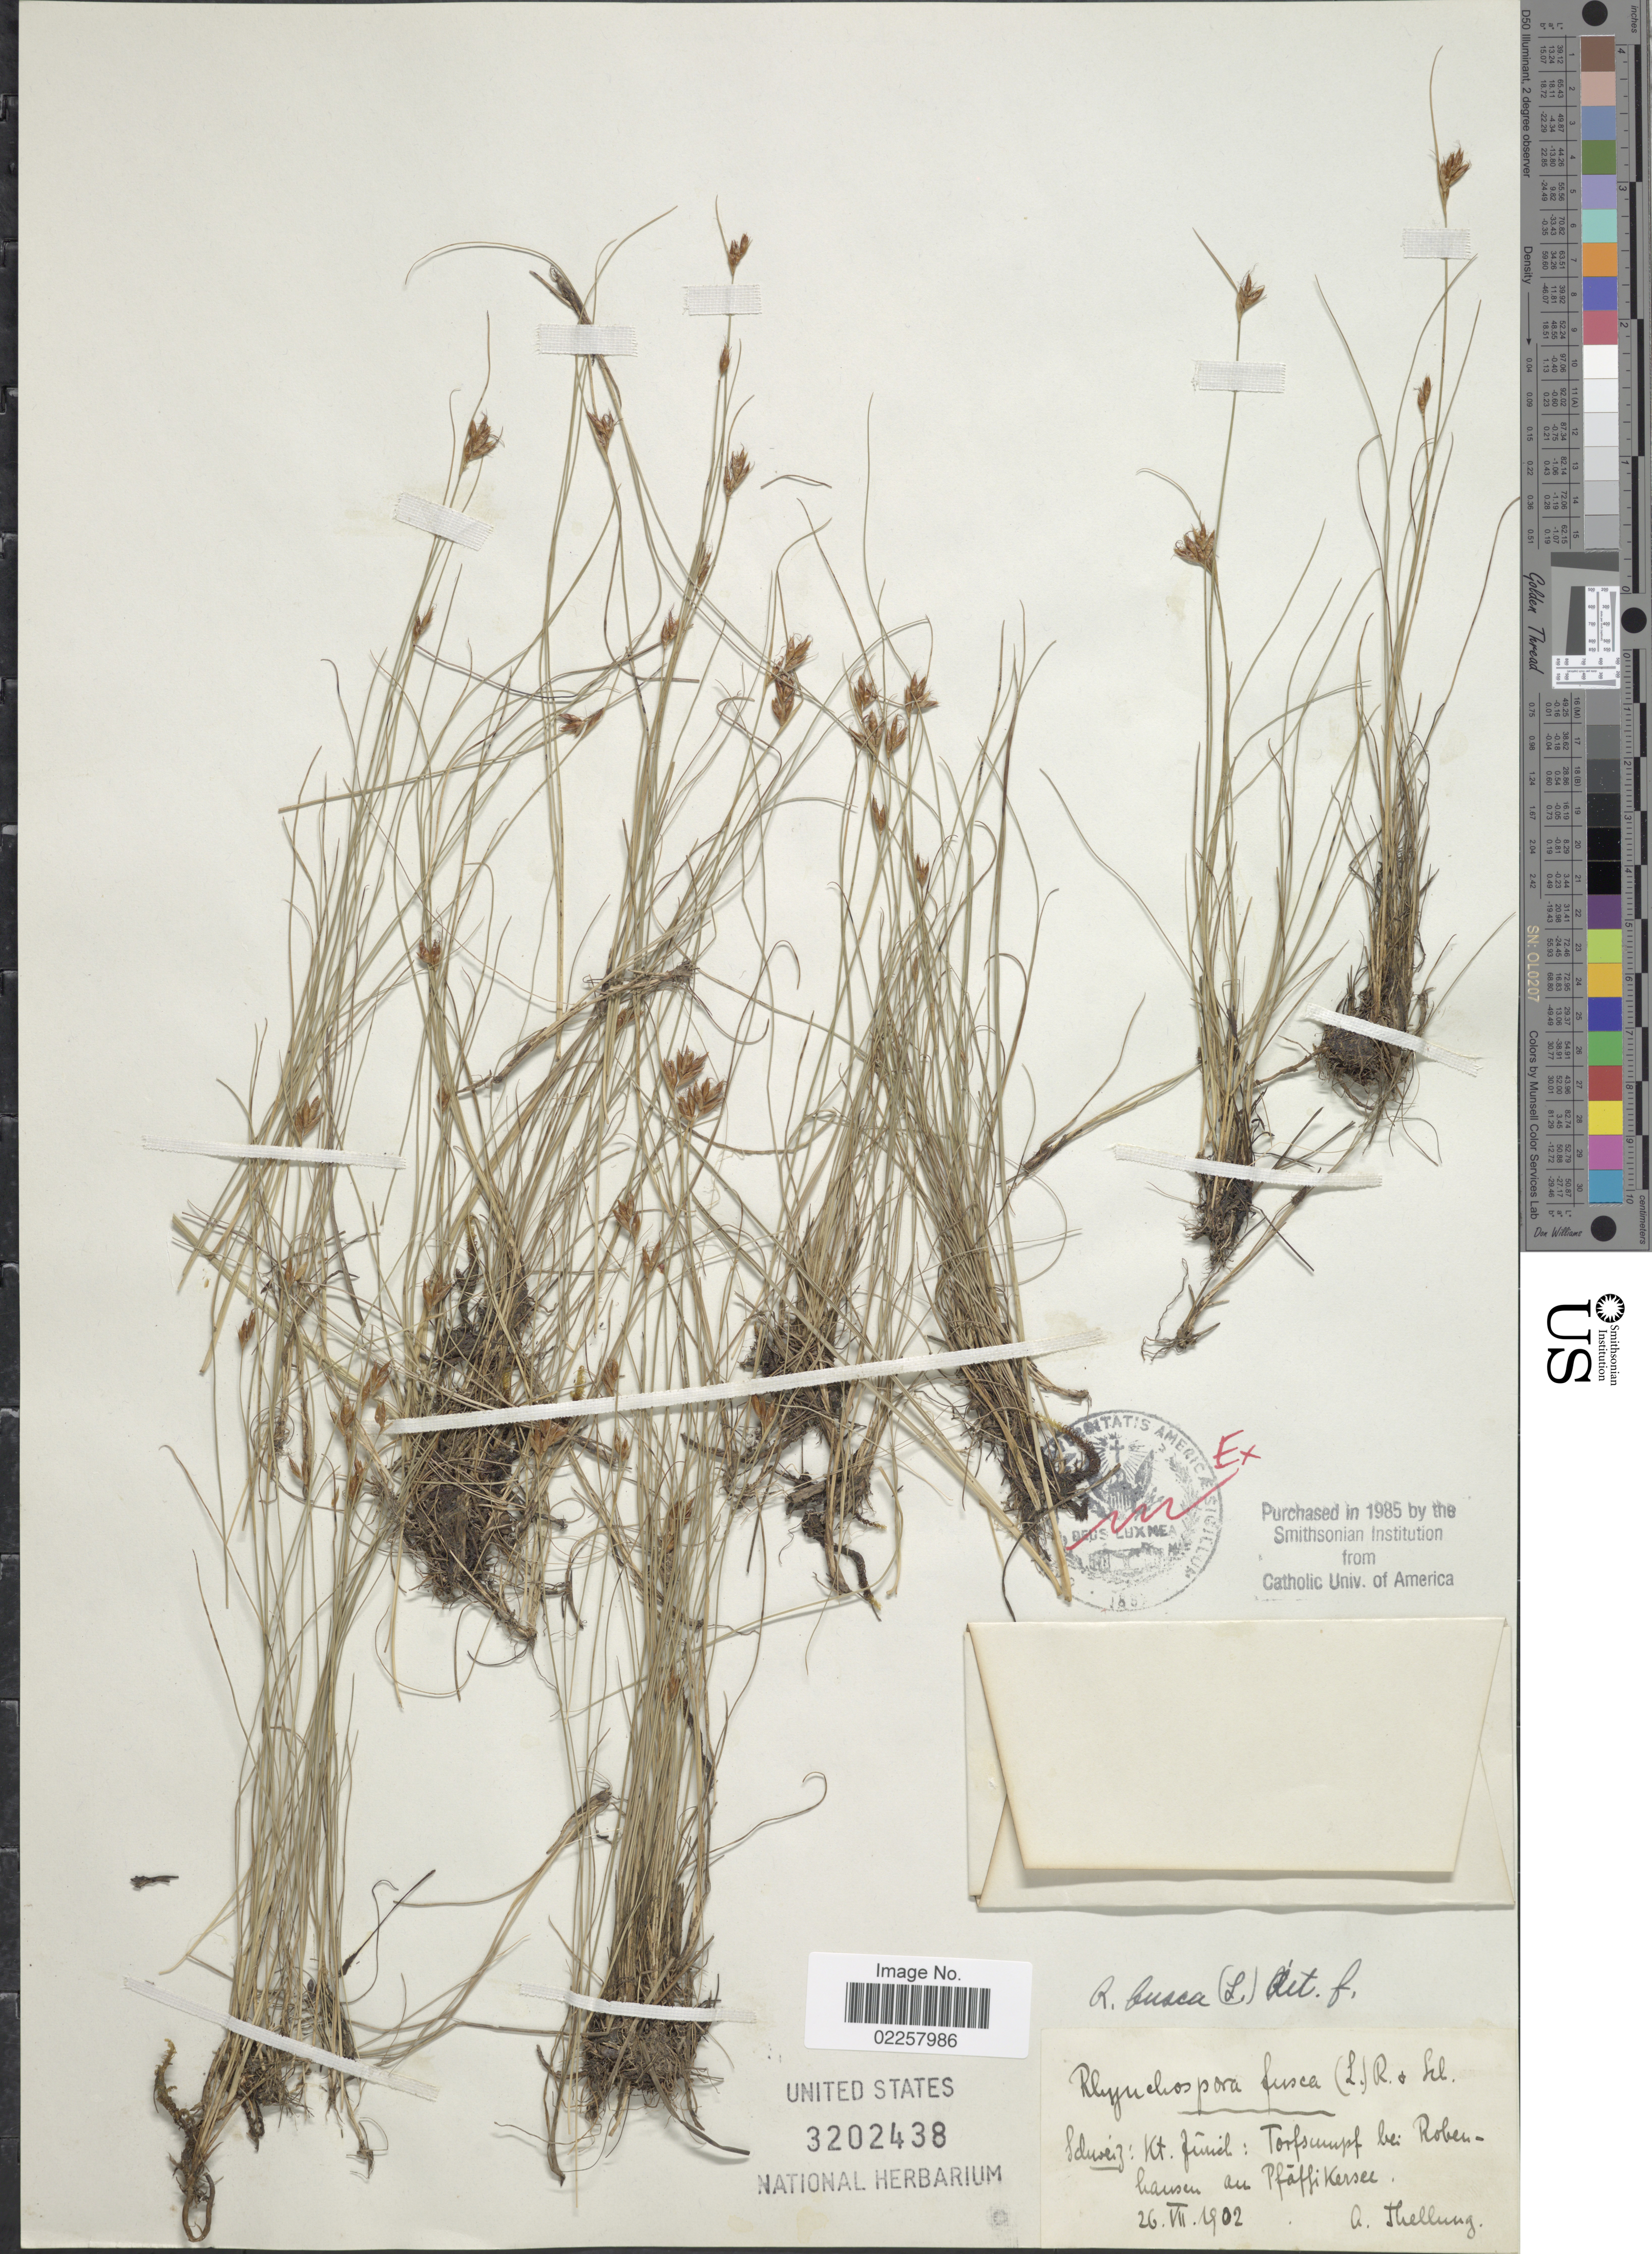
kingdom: Plantae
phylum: Tracheophyta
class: Liliopsida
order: Poales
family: Cyperaceae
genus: Rhynchospora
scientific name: Rhynchospora fusca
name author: (L.) W.T. Aiton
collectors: A. Thellung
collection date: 1902-07-26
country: Switzerland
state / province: Zurich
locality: Schweiz:Torfsumpf bei, Robenhausen au Pfäffikersee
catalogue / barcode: US 3202438